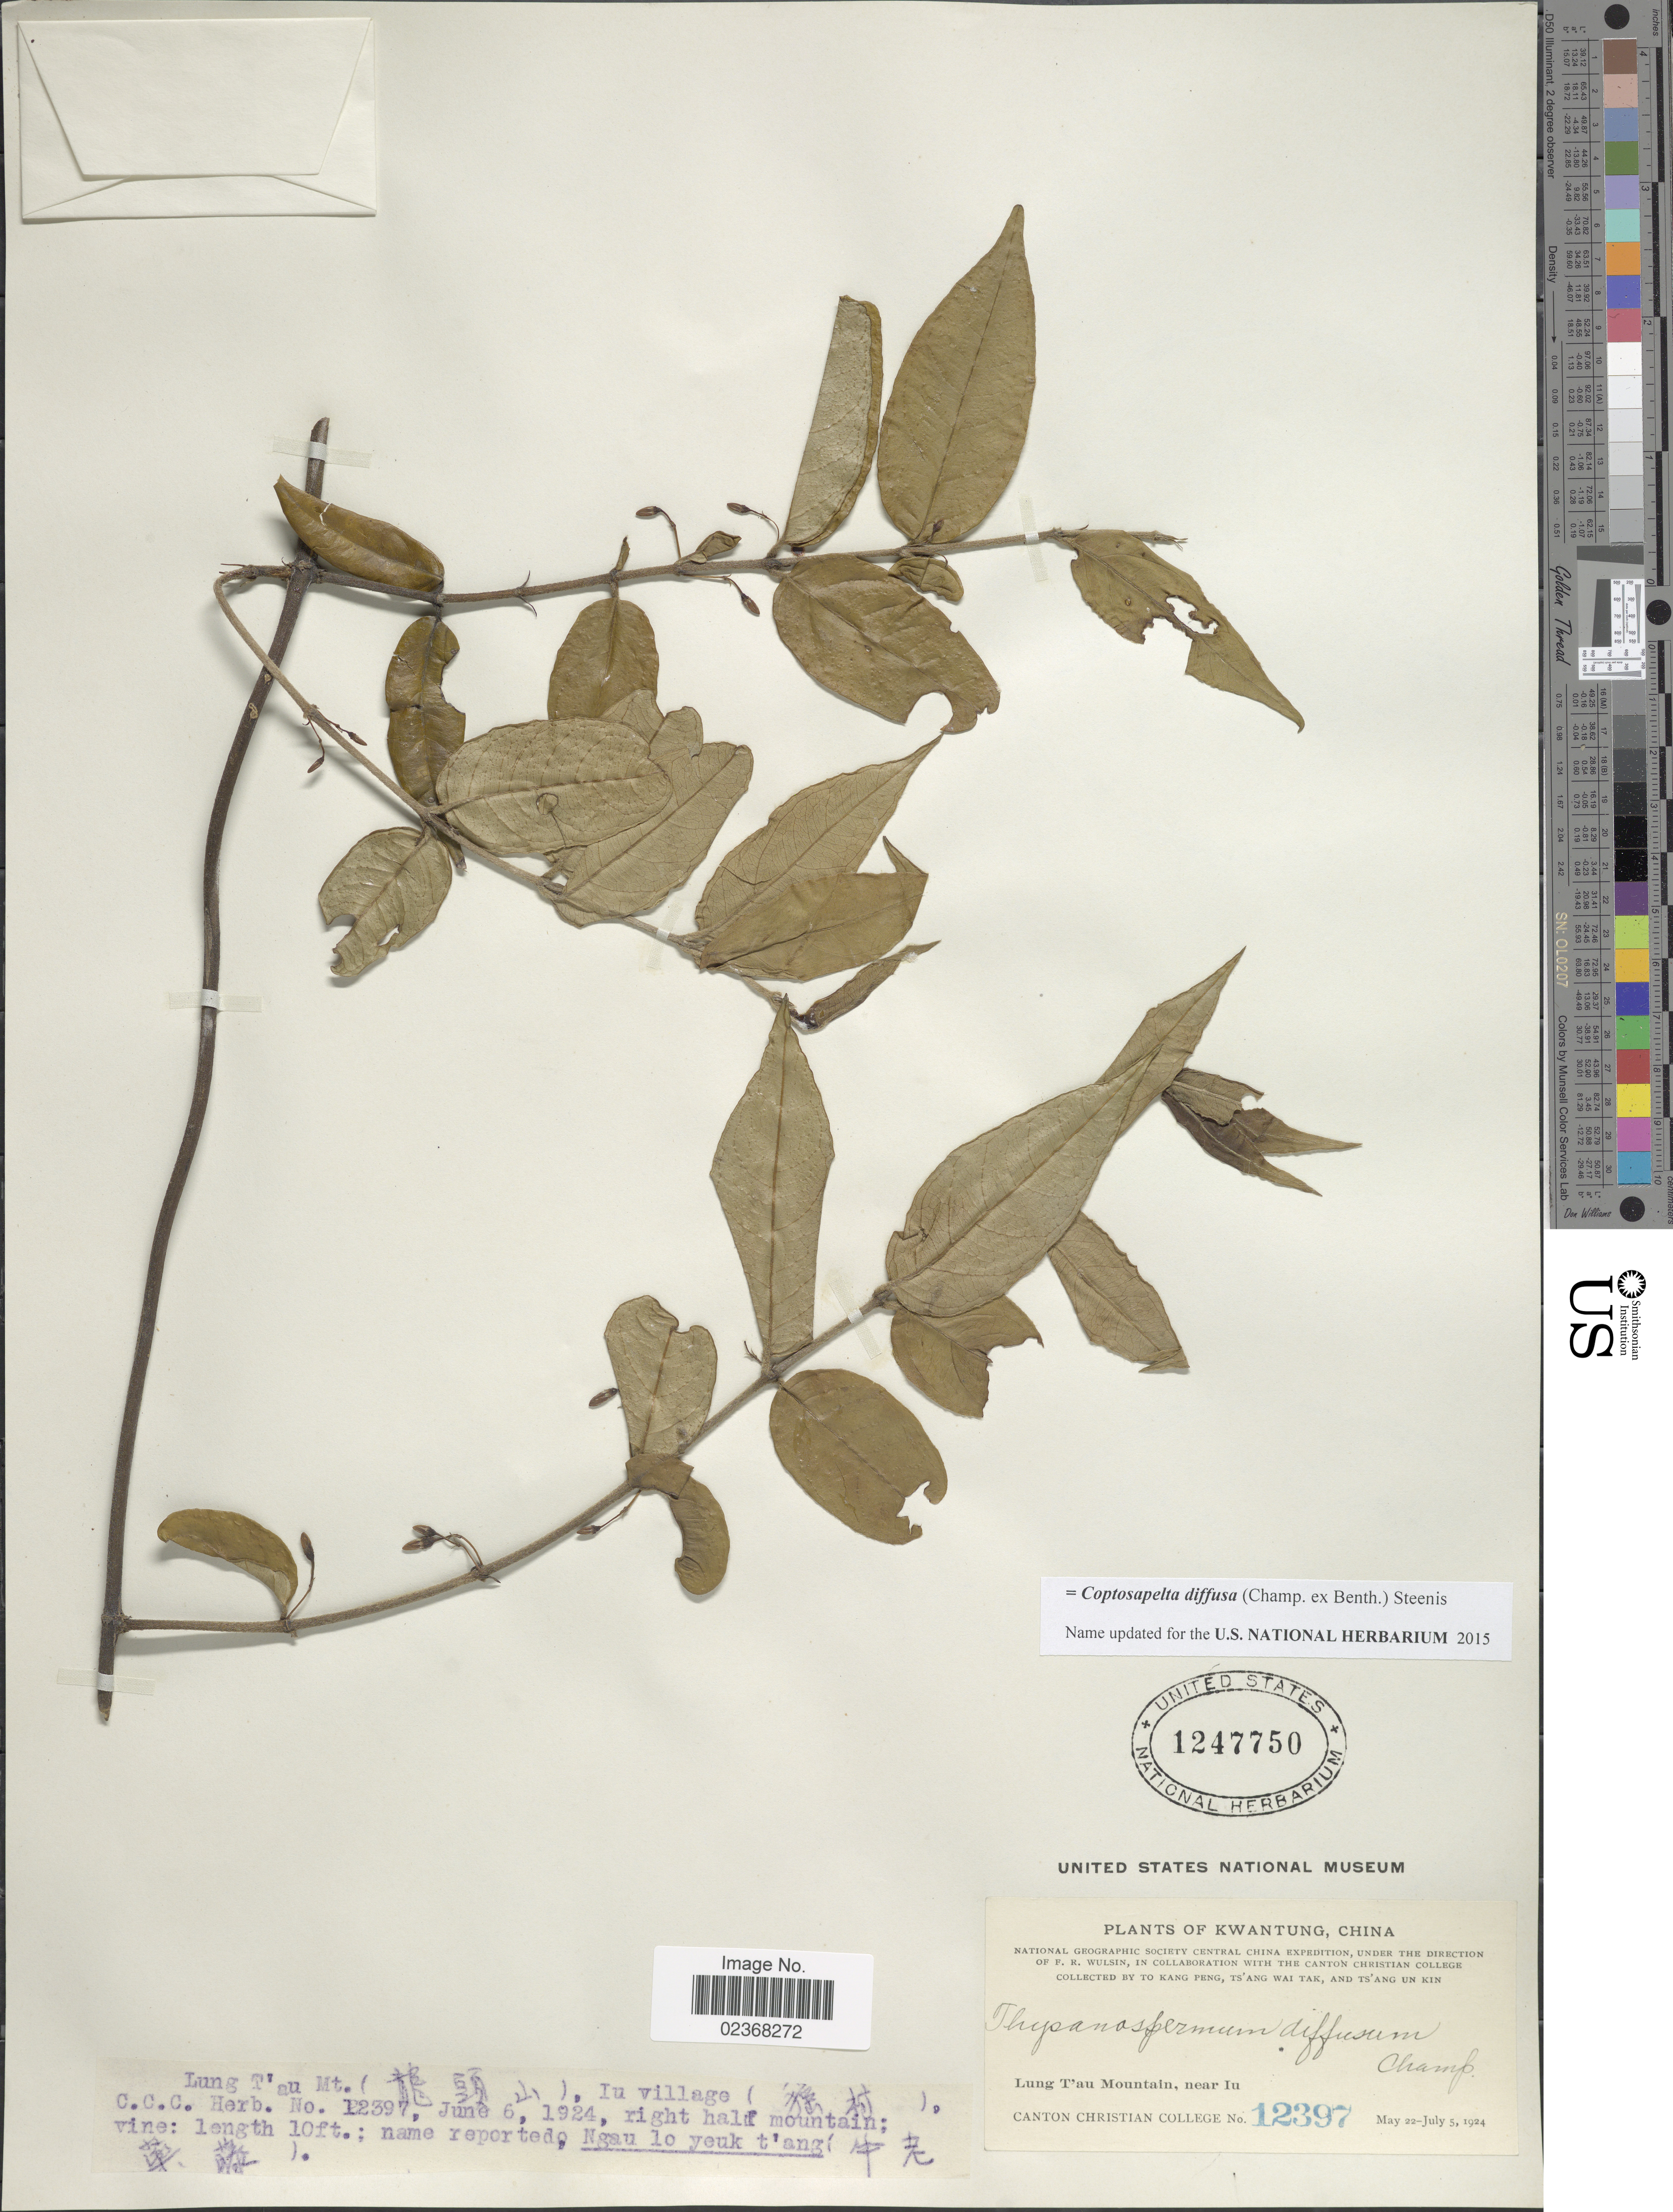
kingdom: Plantae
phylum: Tracheophyta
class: Magnoliopsida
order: Gentianales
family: Rubiaceae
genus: Coptosapelta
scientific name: Coptosapelta diffusa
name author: (Champ. ex Benth.) Steenis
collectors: Canton Christian College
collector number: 12397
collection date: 1924-05-22/1924-07-05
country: China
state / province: Guangdong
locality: Kwangtung, China, Lung T'au Mountain, near Iu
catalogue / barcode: US 1247750